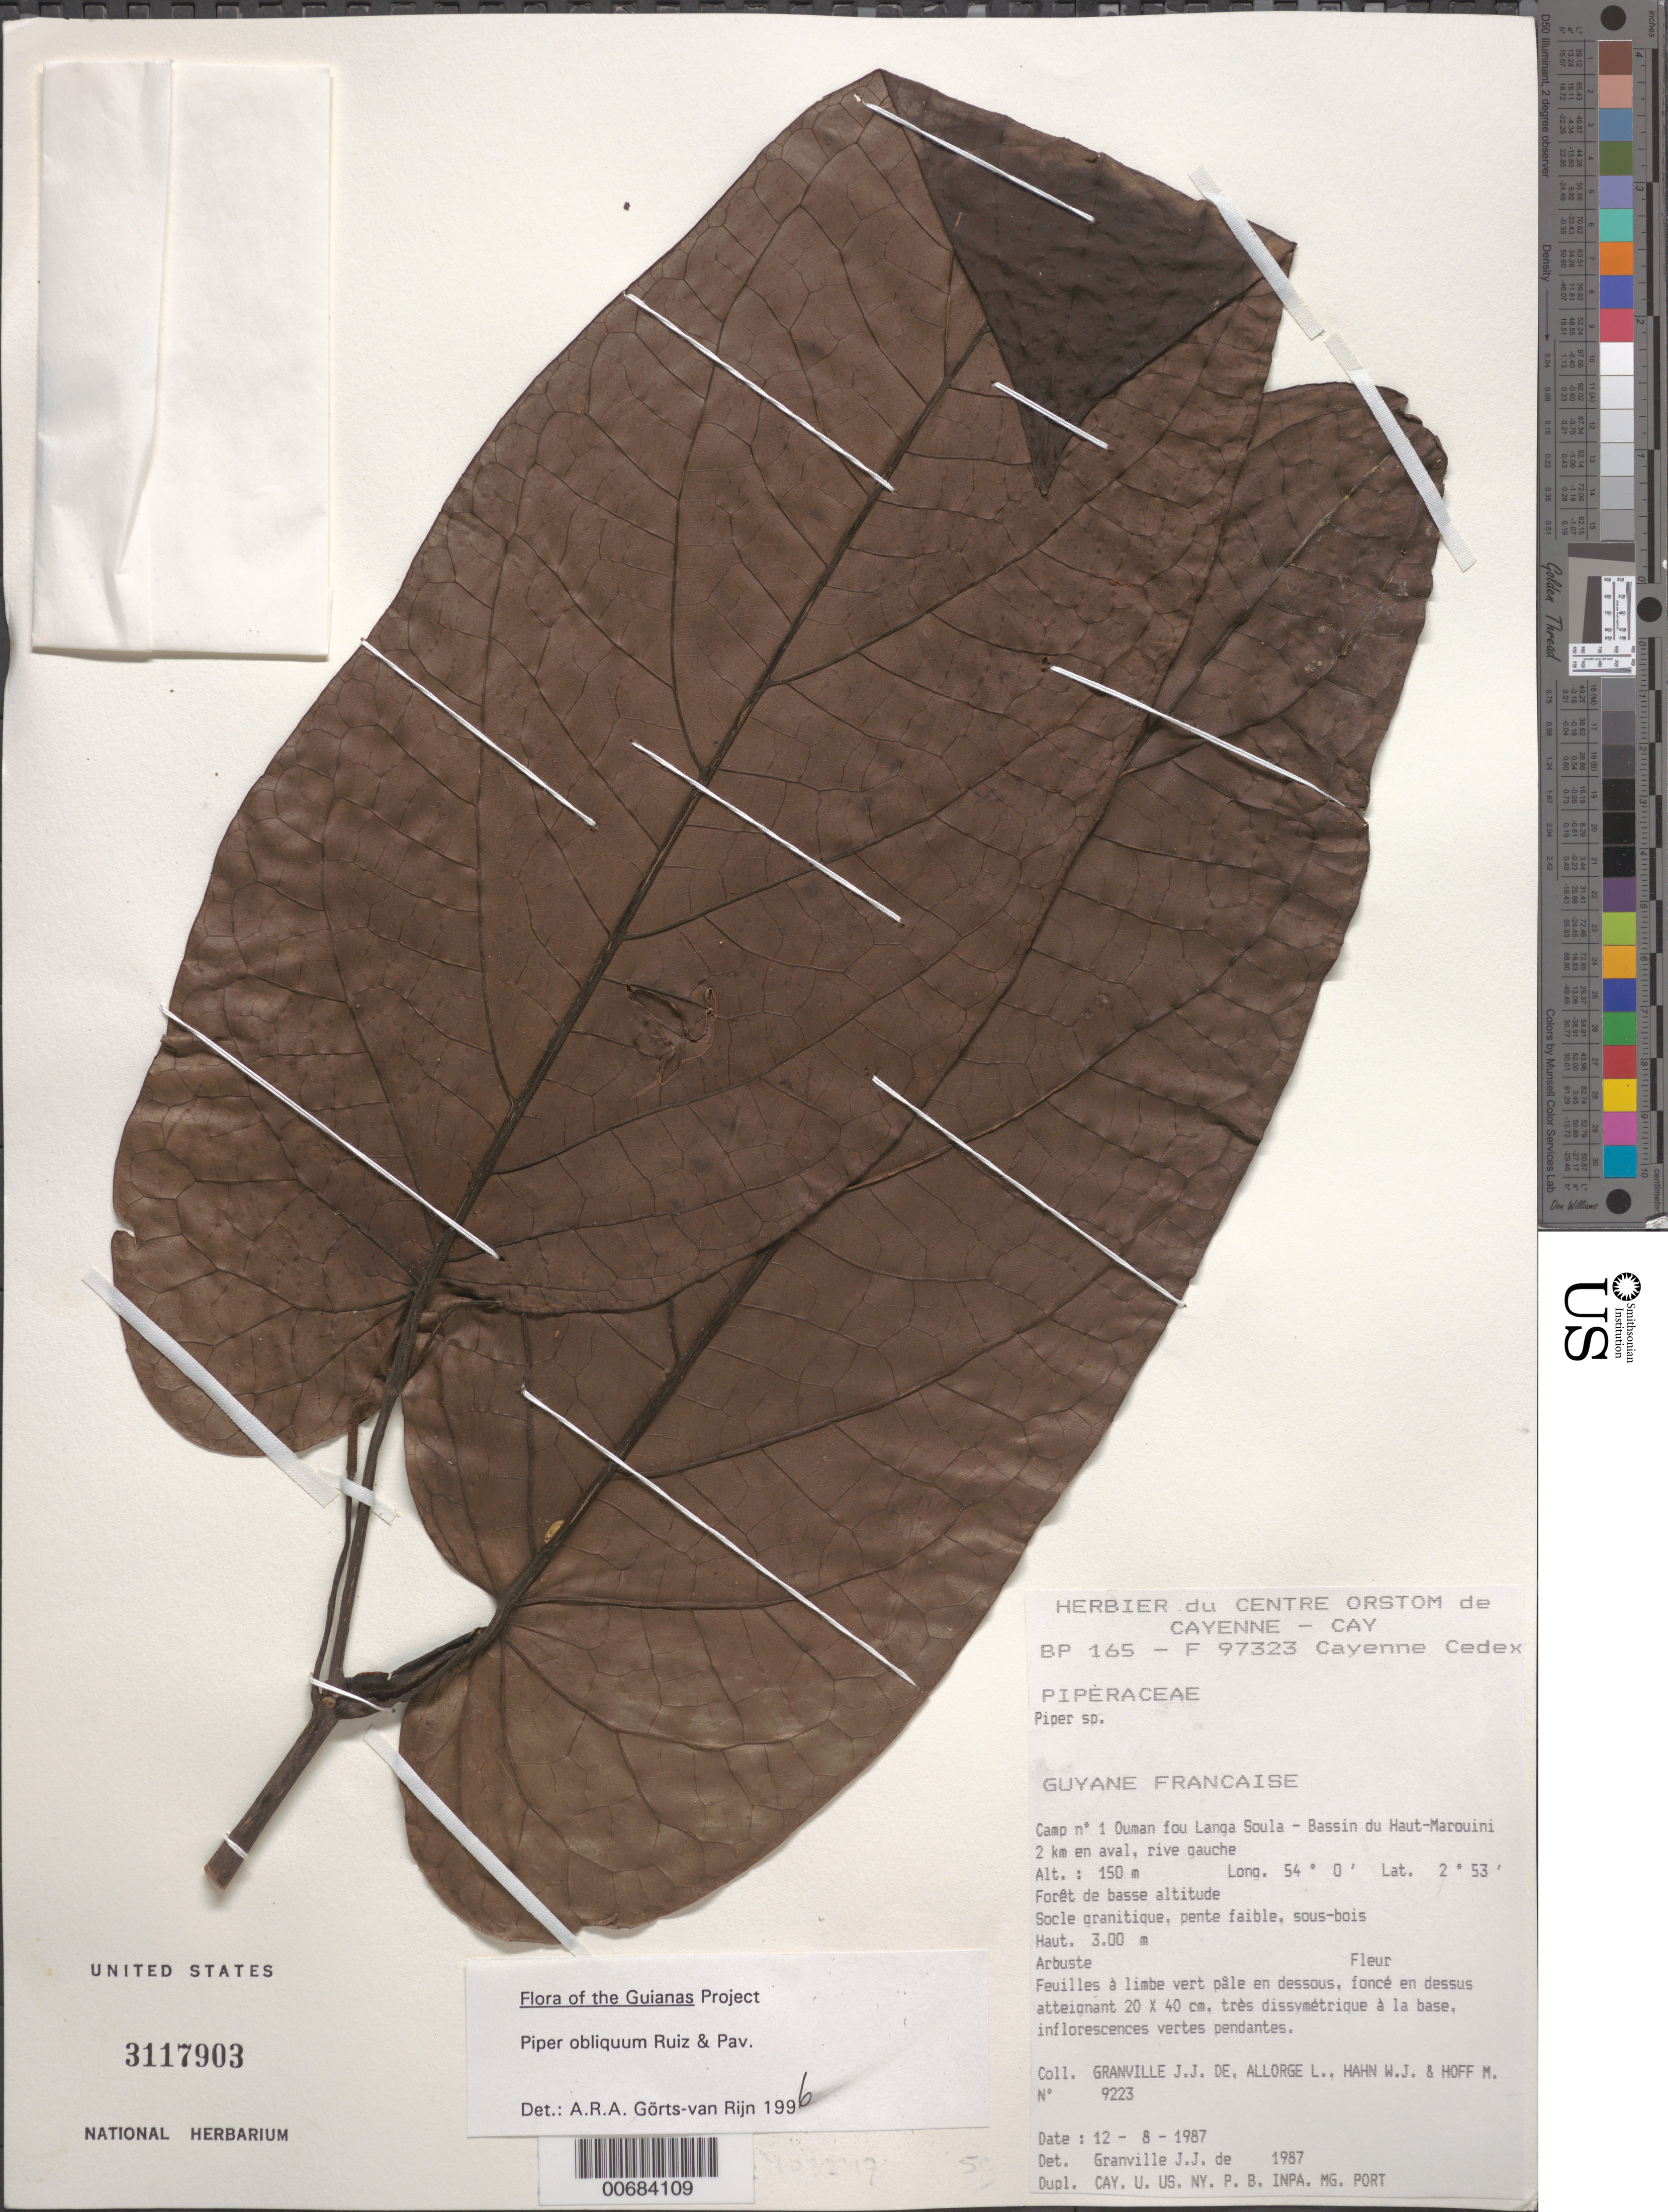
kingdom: Plantae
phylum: Tracheophyta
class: Magnoliopsida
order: Piperales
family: Piperaceae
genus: Piper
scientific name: Piper obliquum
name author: Ruiz & Pav.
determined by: Görts-van Rijn, A. R. A.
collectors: J.-J. de Granville, L. Allorge, W. J. Hahn & M. Hoff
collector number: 9223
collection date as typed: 12-Aug-87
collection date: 1987-08-12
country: French Guiana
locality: Camp #1, Ouman fou Langa Soula, Bassin du Haut-Marouini. 2 km en aval. Rive gauche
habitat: Forêt de basse altitude. Socle granitique, pente faible, sous bois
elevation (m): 150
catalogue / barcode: US 3117903